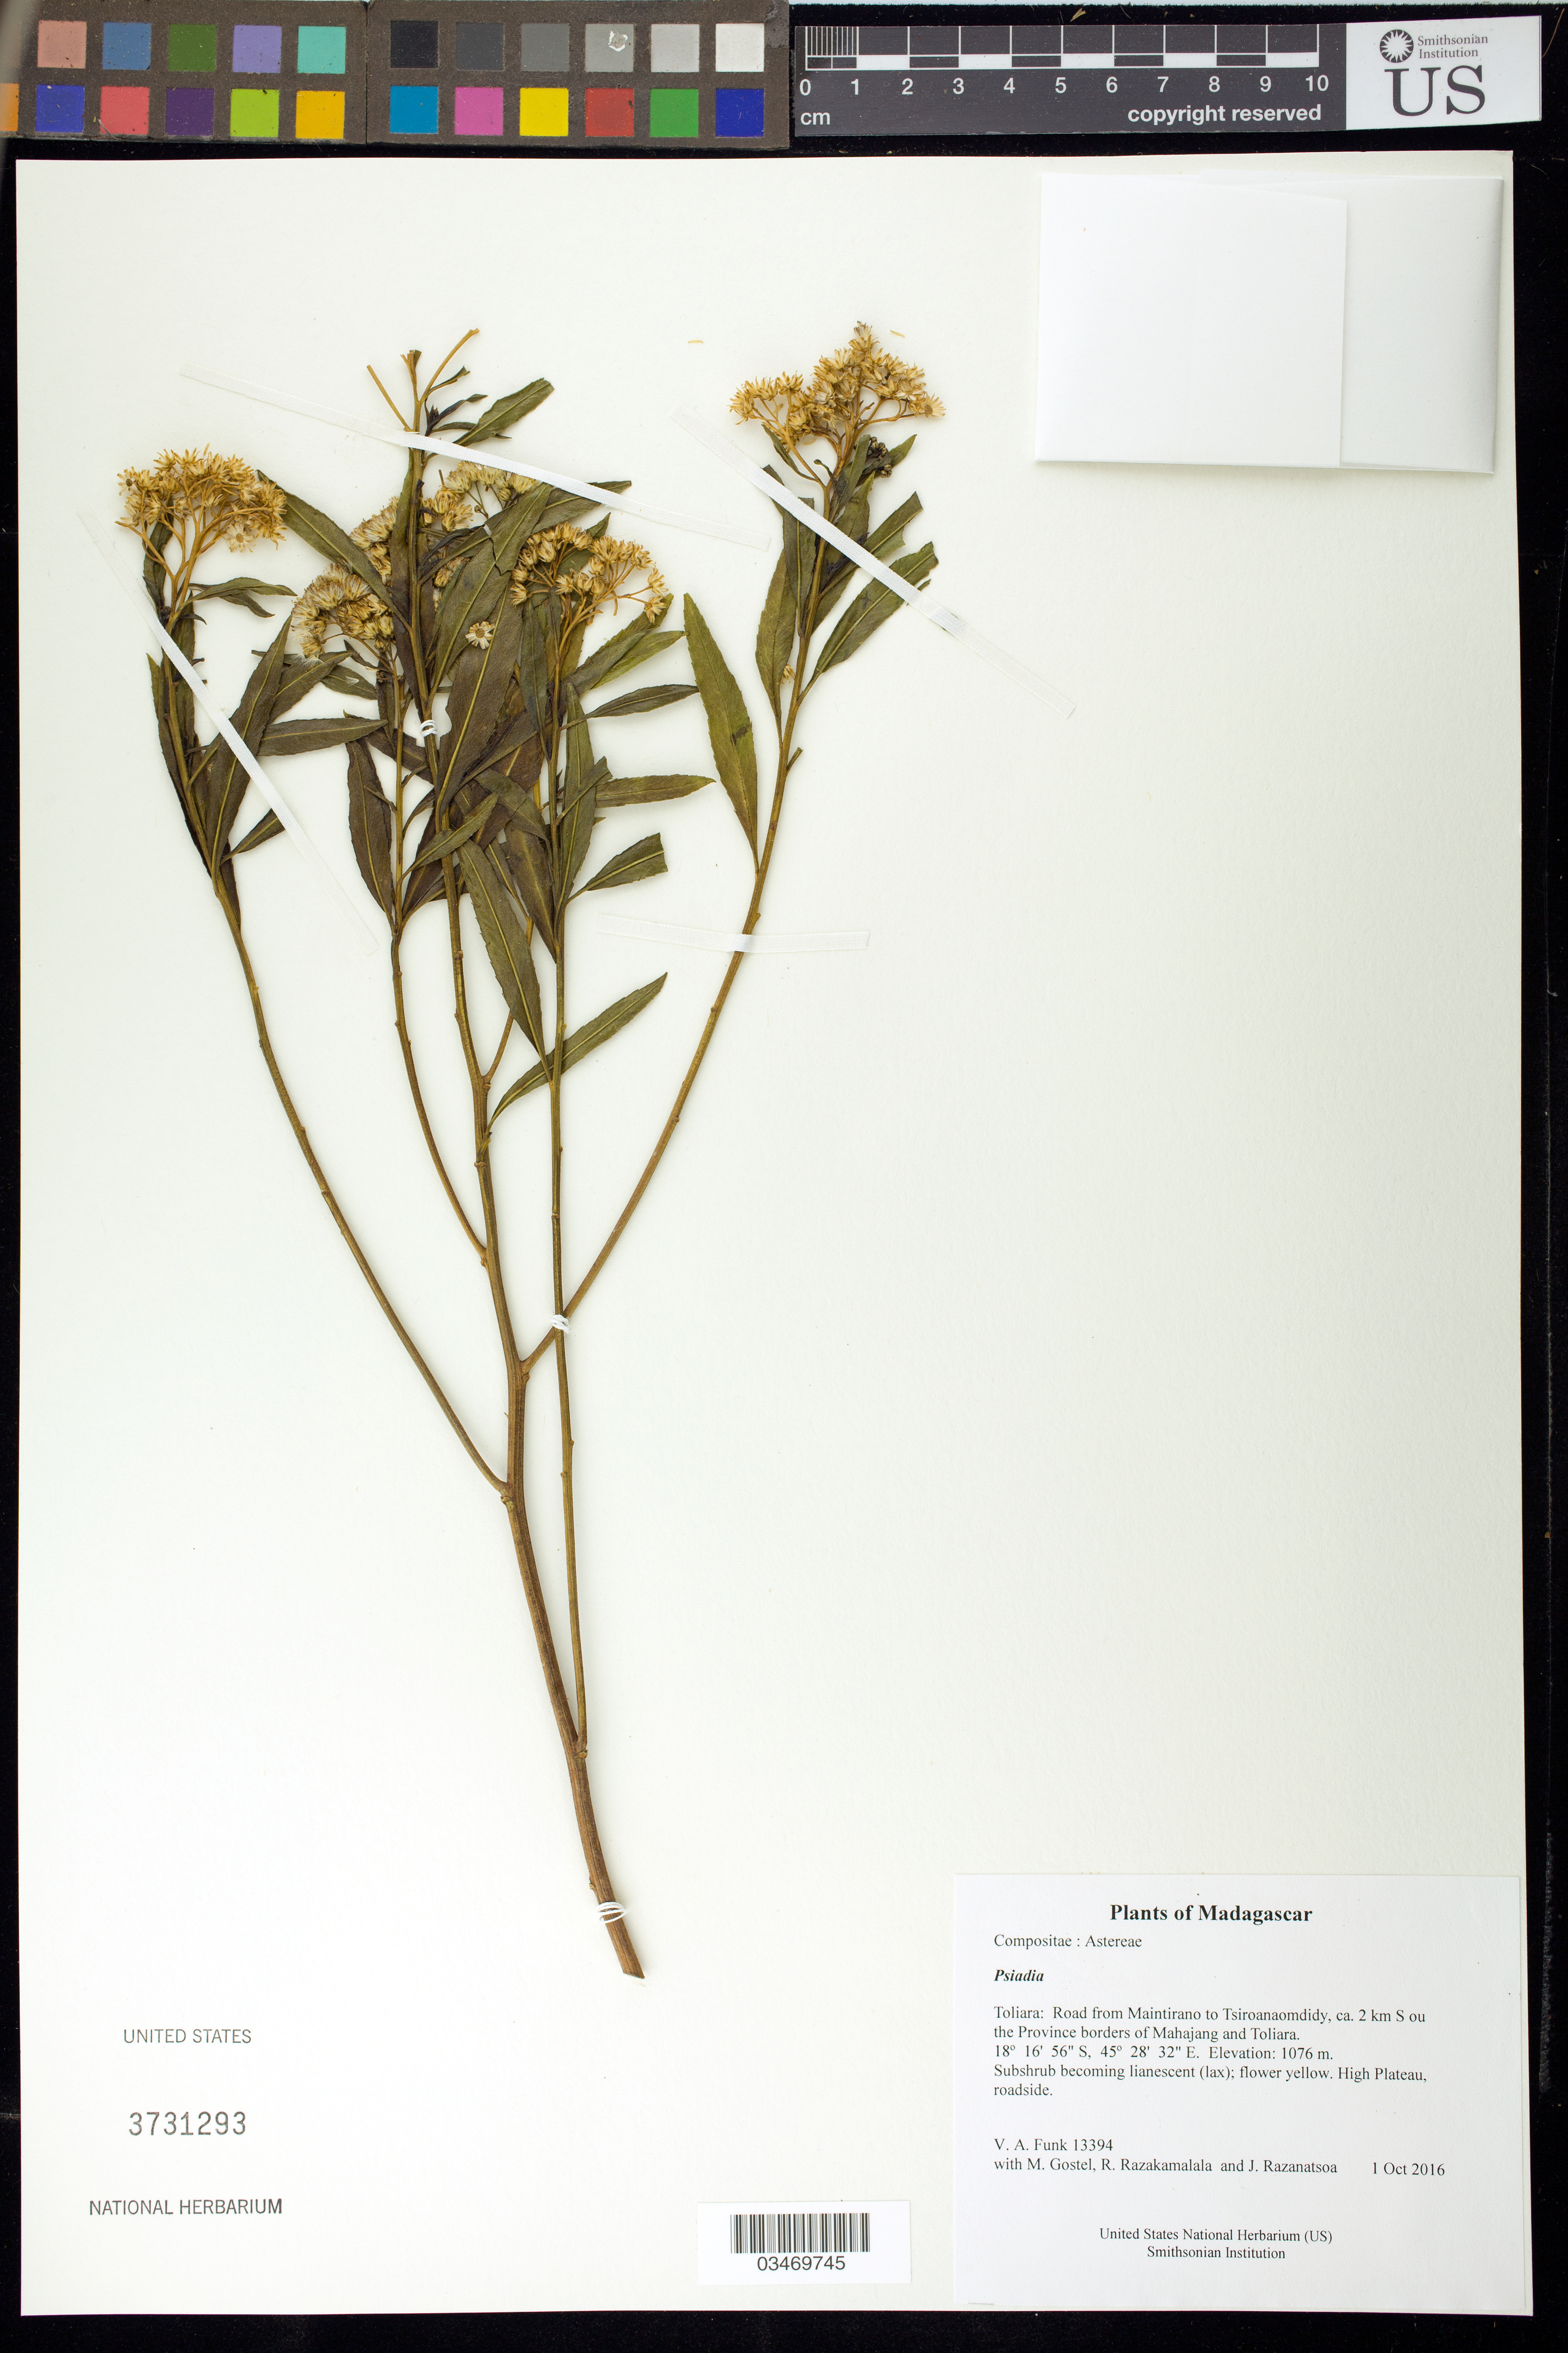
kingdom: Plantae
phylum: Tracheophyta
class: Magnoliopsida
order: Asterales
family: Asteraceae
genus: Psiadia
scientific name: Psiadia sp.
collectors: M. R. Gostel, R. Razakamalala & J. Razanatsoa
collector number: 13394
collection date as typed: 1 Oct 2016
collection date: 2016-10-01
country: Madagascar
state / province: Melaky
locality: Road from Maintirano to Tsiroanaomdidy, ca. 2 km S ou the Province borders of Mahajang and Toliara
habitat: High Plateau, roadside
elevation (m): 1076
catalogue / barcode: US 3731293